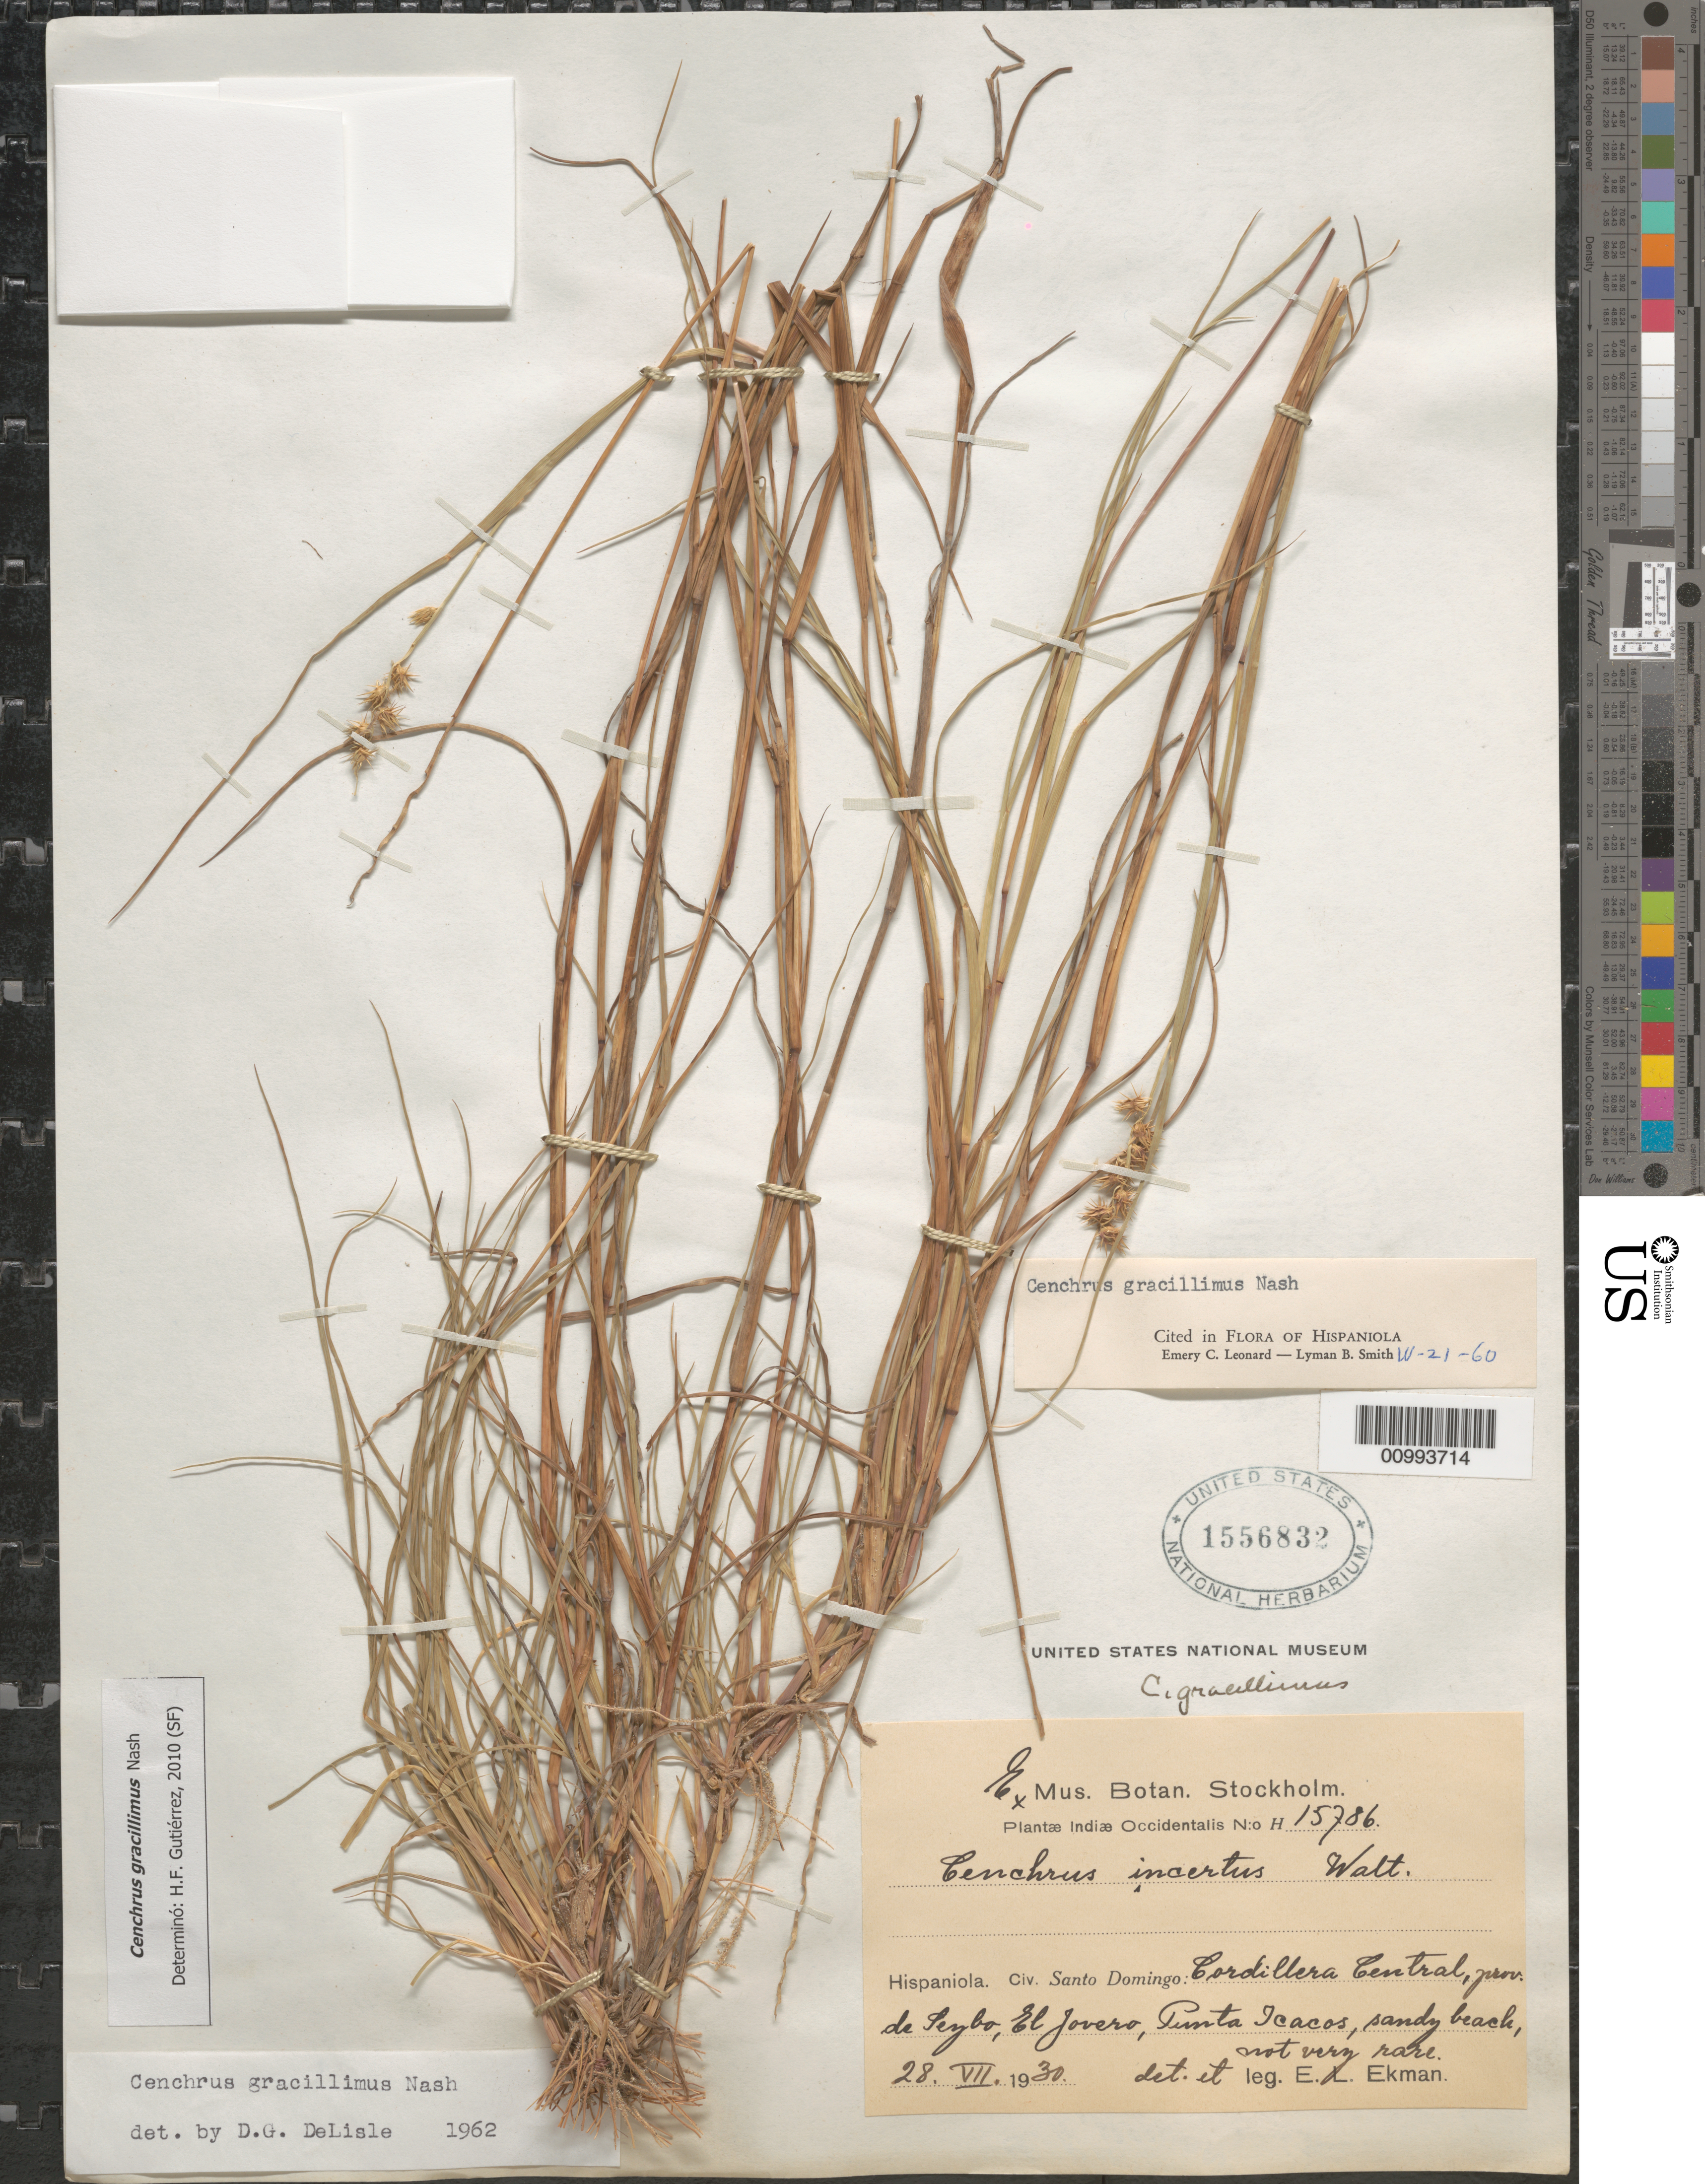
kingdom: Plantae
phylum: Tracheophyta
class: Liliopsida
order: Poales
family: Poaceae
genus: Cenchrus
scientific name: Cenchrus gracillimus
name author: Nash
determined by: Gutiérrez, H. F.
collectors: E. L. Ekman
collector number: H 15786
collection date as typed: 28 Jul 1930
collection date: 1930-07-28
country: Dominican Republic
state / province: El Seibo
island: Hispaniola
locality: Cordillera Central, El Jovero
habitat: Sandy beach, not very rare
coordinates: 0 N, 0 E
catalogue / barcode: US 1556832